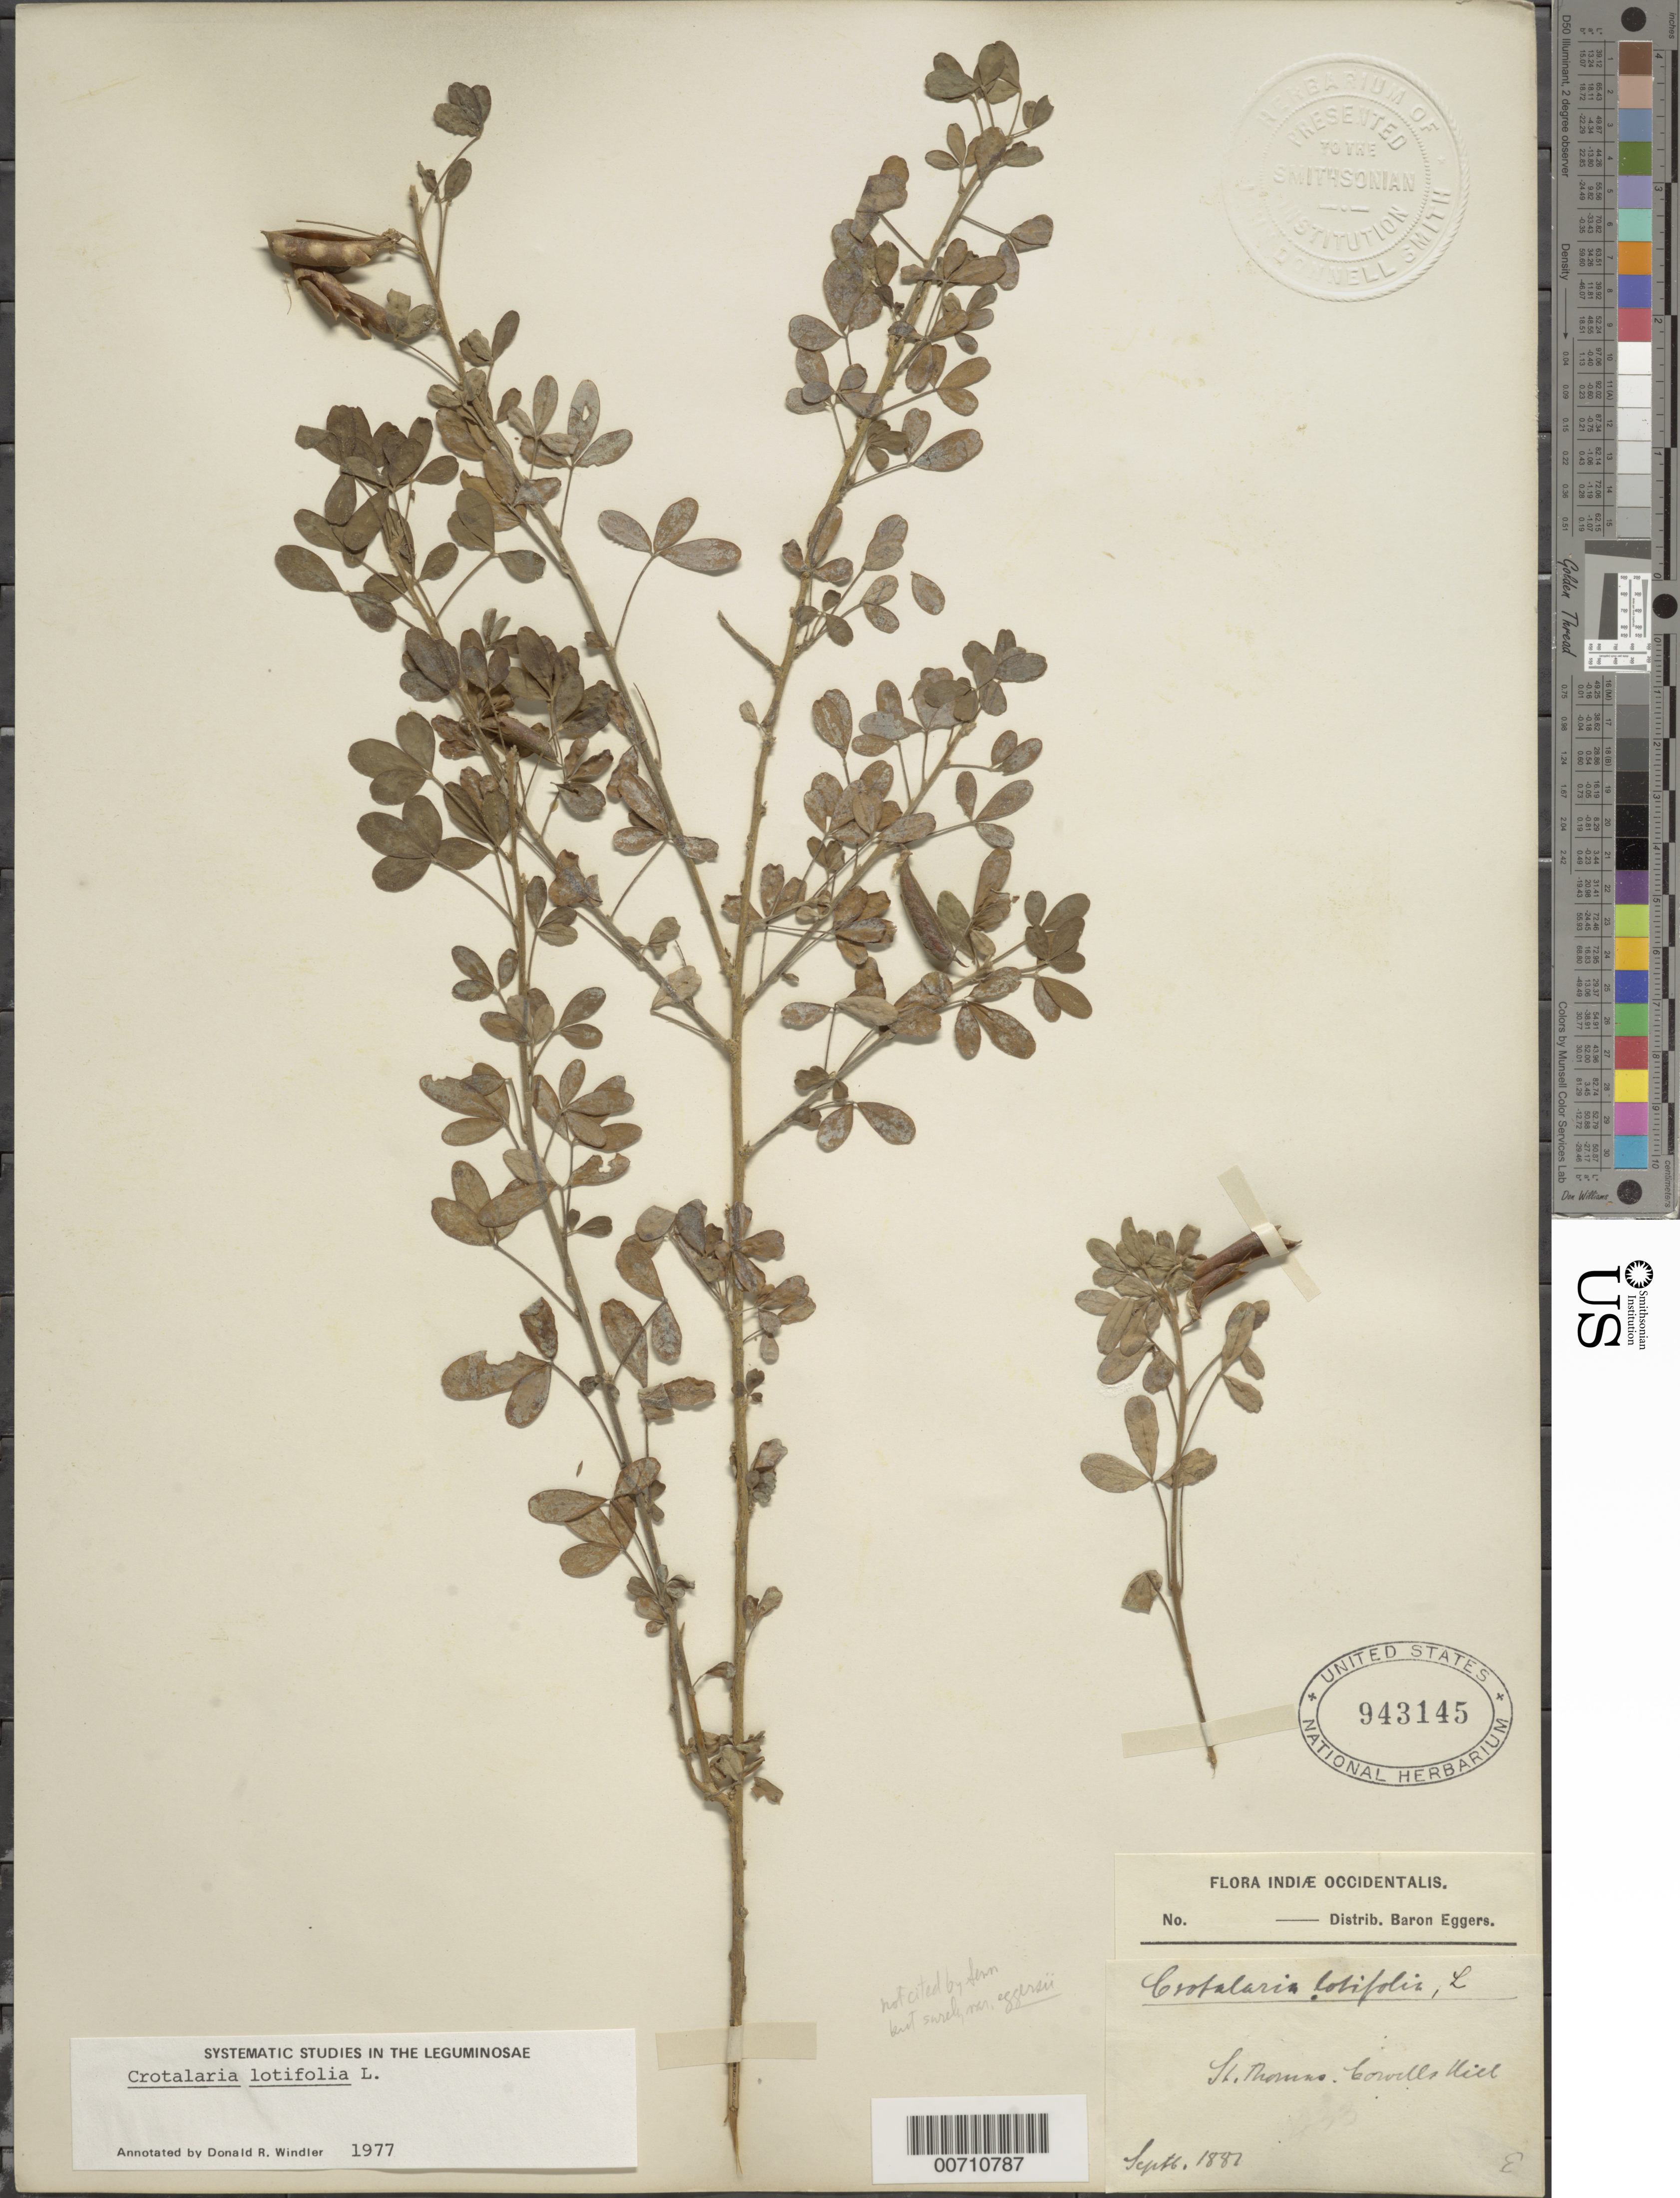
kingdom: Plantae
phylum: Tracheophyta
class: Magnoliopsida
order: Fabales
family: Fabaceae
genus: Crotalaria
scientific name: Crotalaria latifolia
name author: L.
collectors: H. F. A. von Eggers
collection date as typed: Sep 1881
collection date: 1881-09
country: U.S. Virgin Islands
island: St. Thomas Island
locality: Cowell's Hill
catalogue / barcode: US 943145